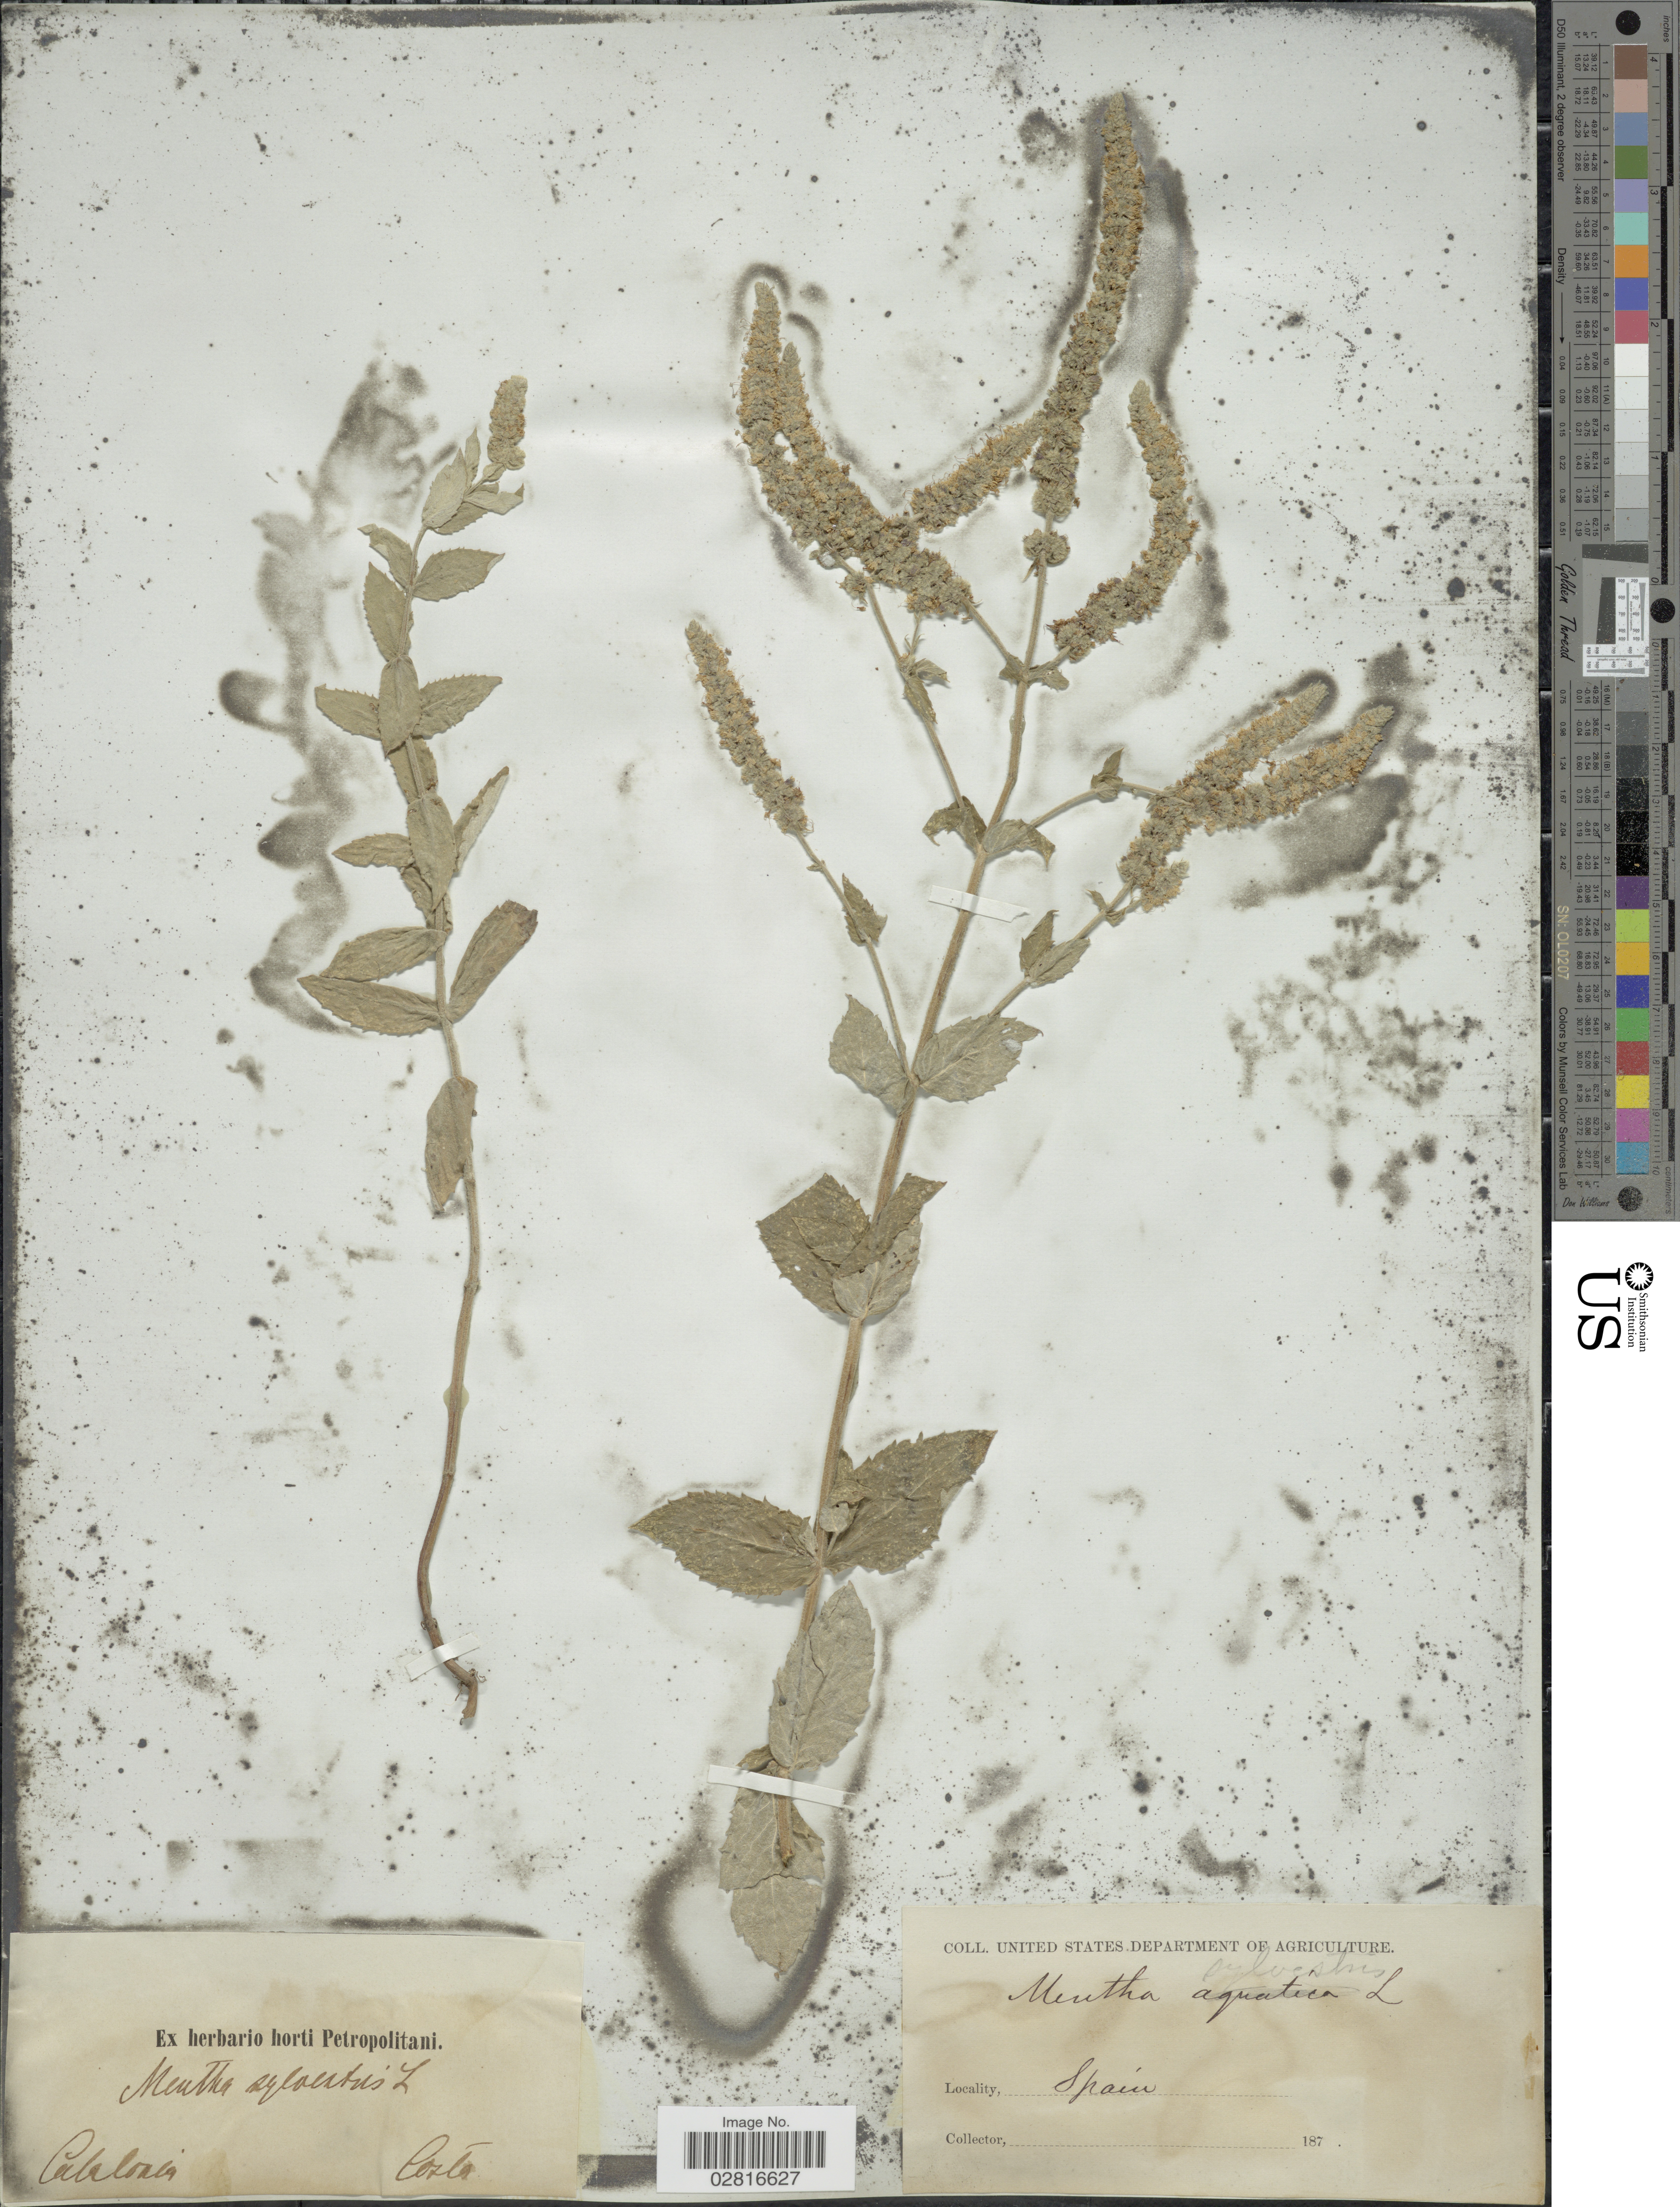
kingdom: Plantae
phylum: Tracheophyta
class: Magnoliopsida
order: Lamiales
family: Lamiaceae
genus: Mentha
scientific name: Mentha sylvestris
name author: L.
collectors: -. Costa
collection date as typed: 187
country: Spain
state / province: Catalunya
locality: Catalonia